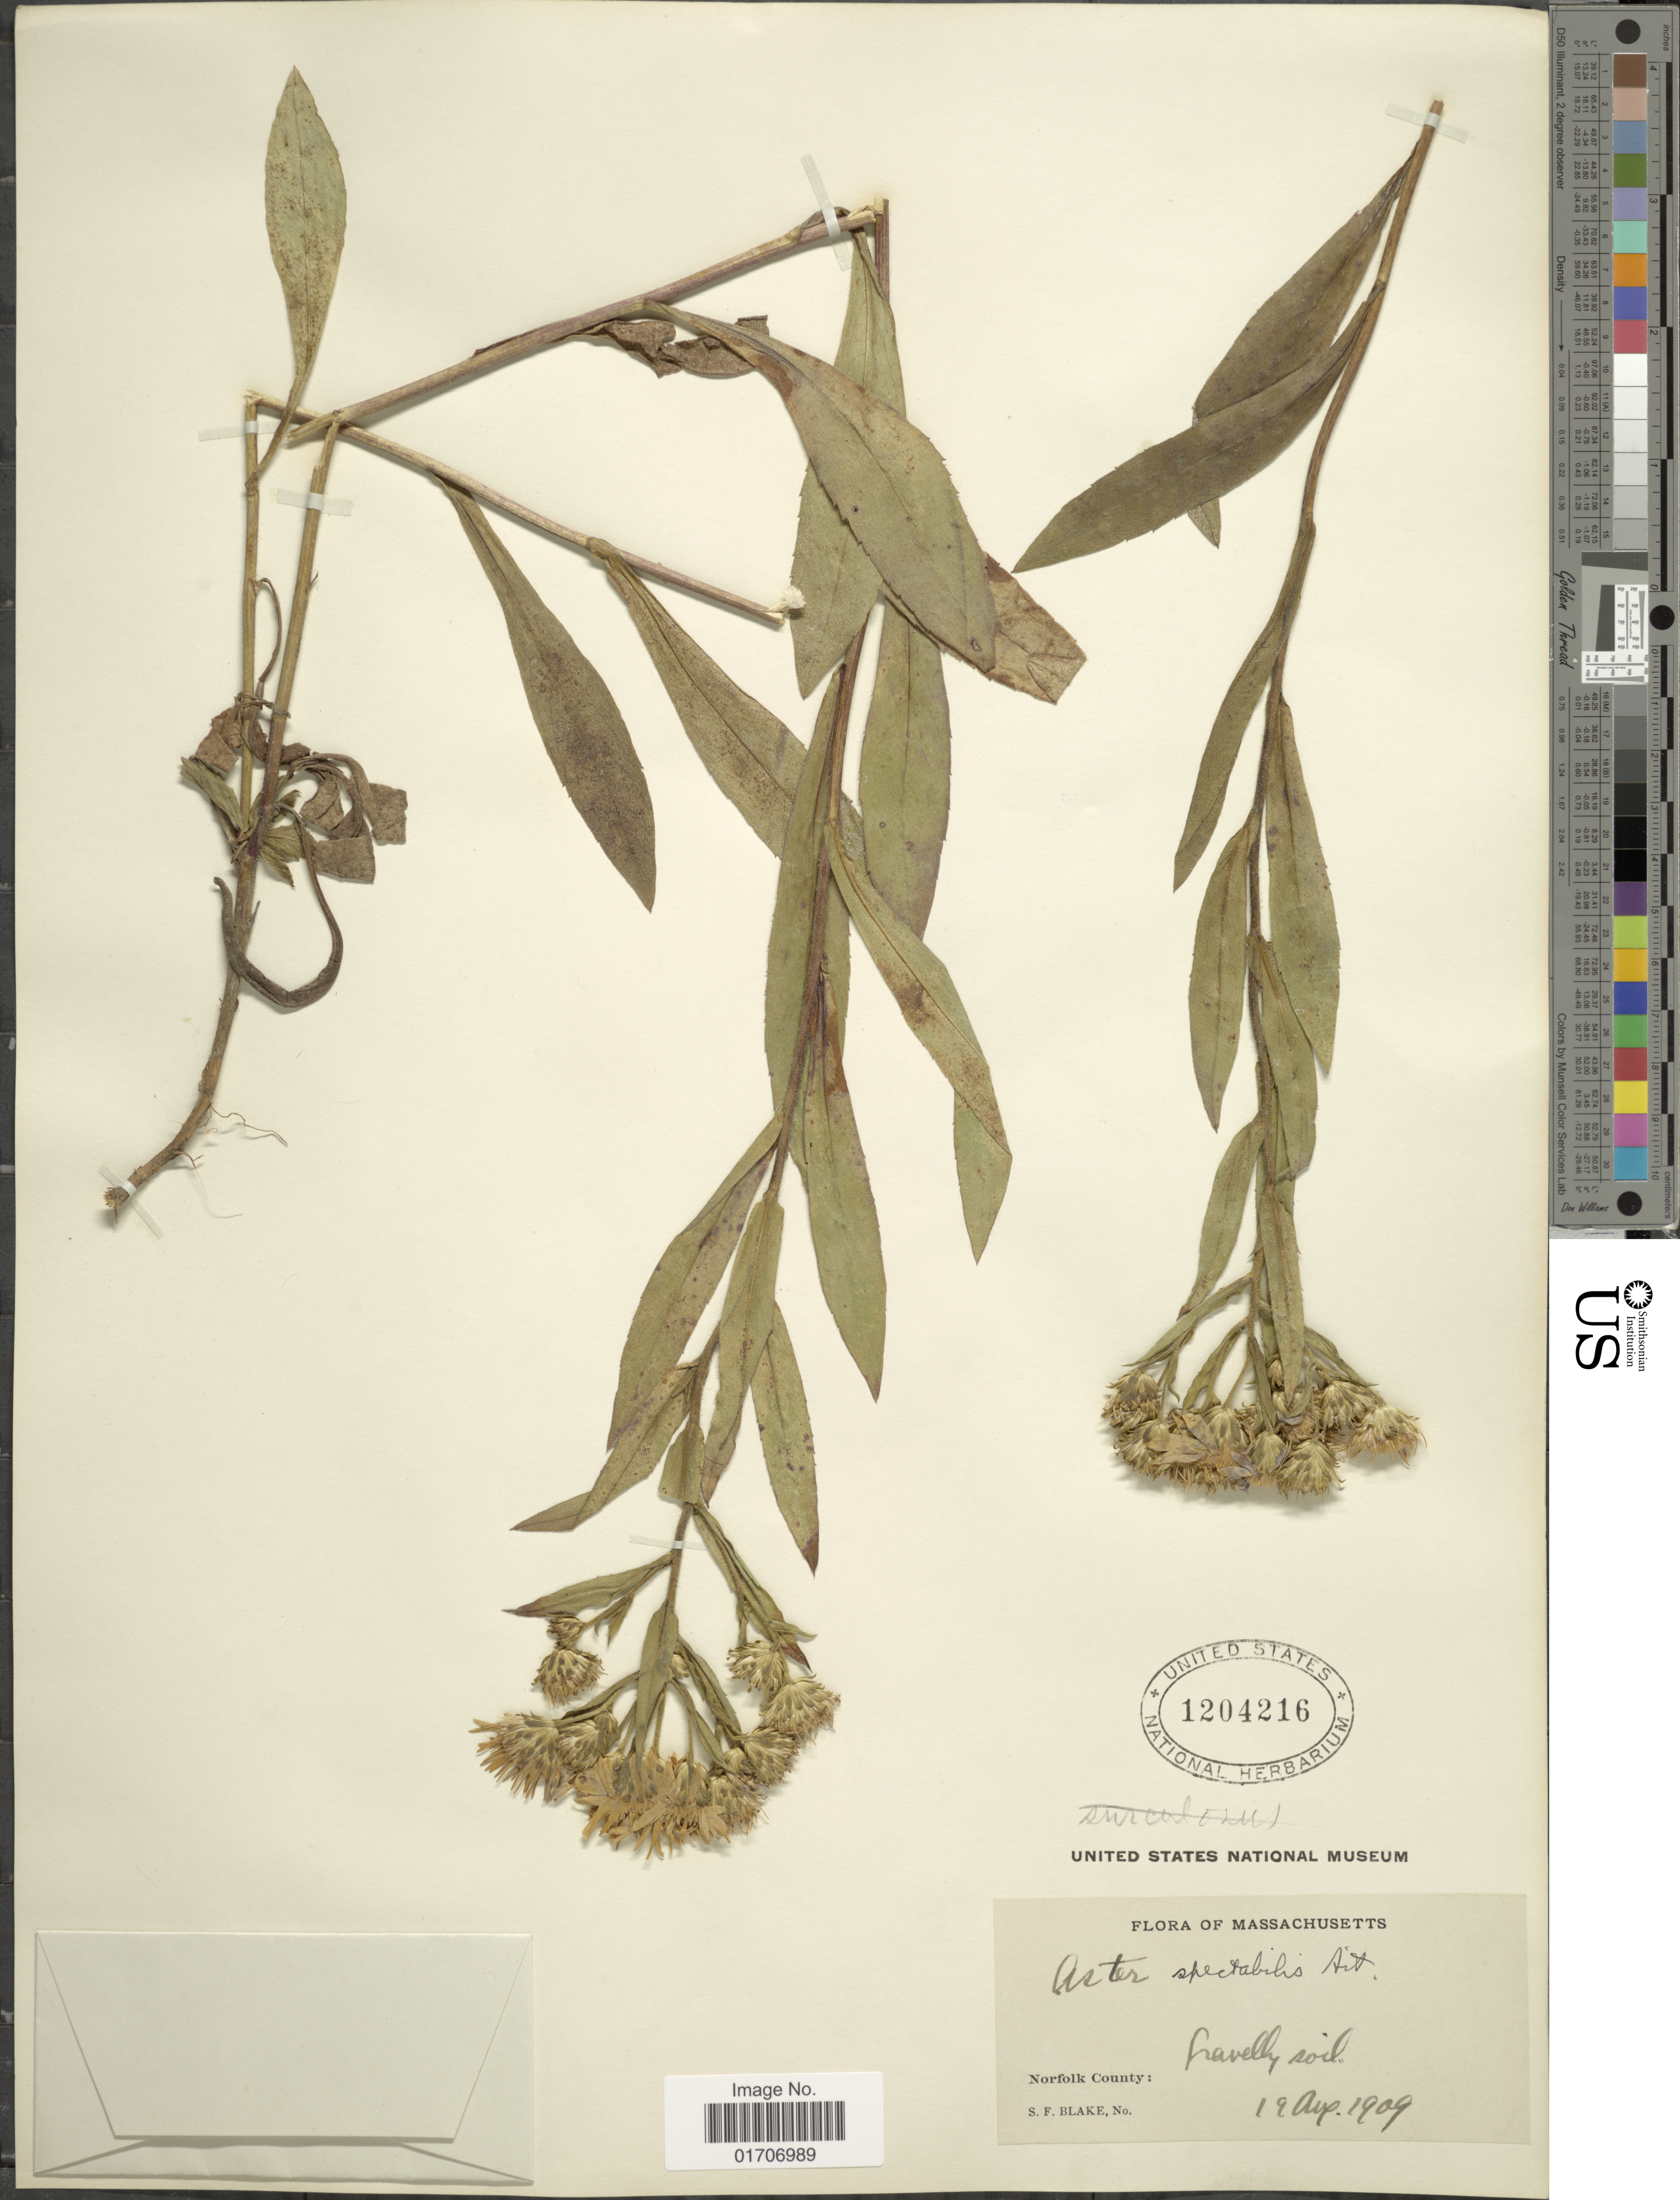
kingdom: Plantae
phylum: Tracheophyta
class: Magnoliopsida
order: Asterales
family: Asteraceae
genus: Eurybia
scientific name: Eurybia spectabilis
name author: (Aiton) G.L. Nesom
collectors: S. Blake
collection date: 1909-08-19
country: United States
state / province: Massachusetts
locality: Norfolk County: gravelly soil.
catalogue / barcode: US 1204216